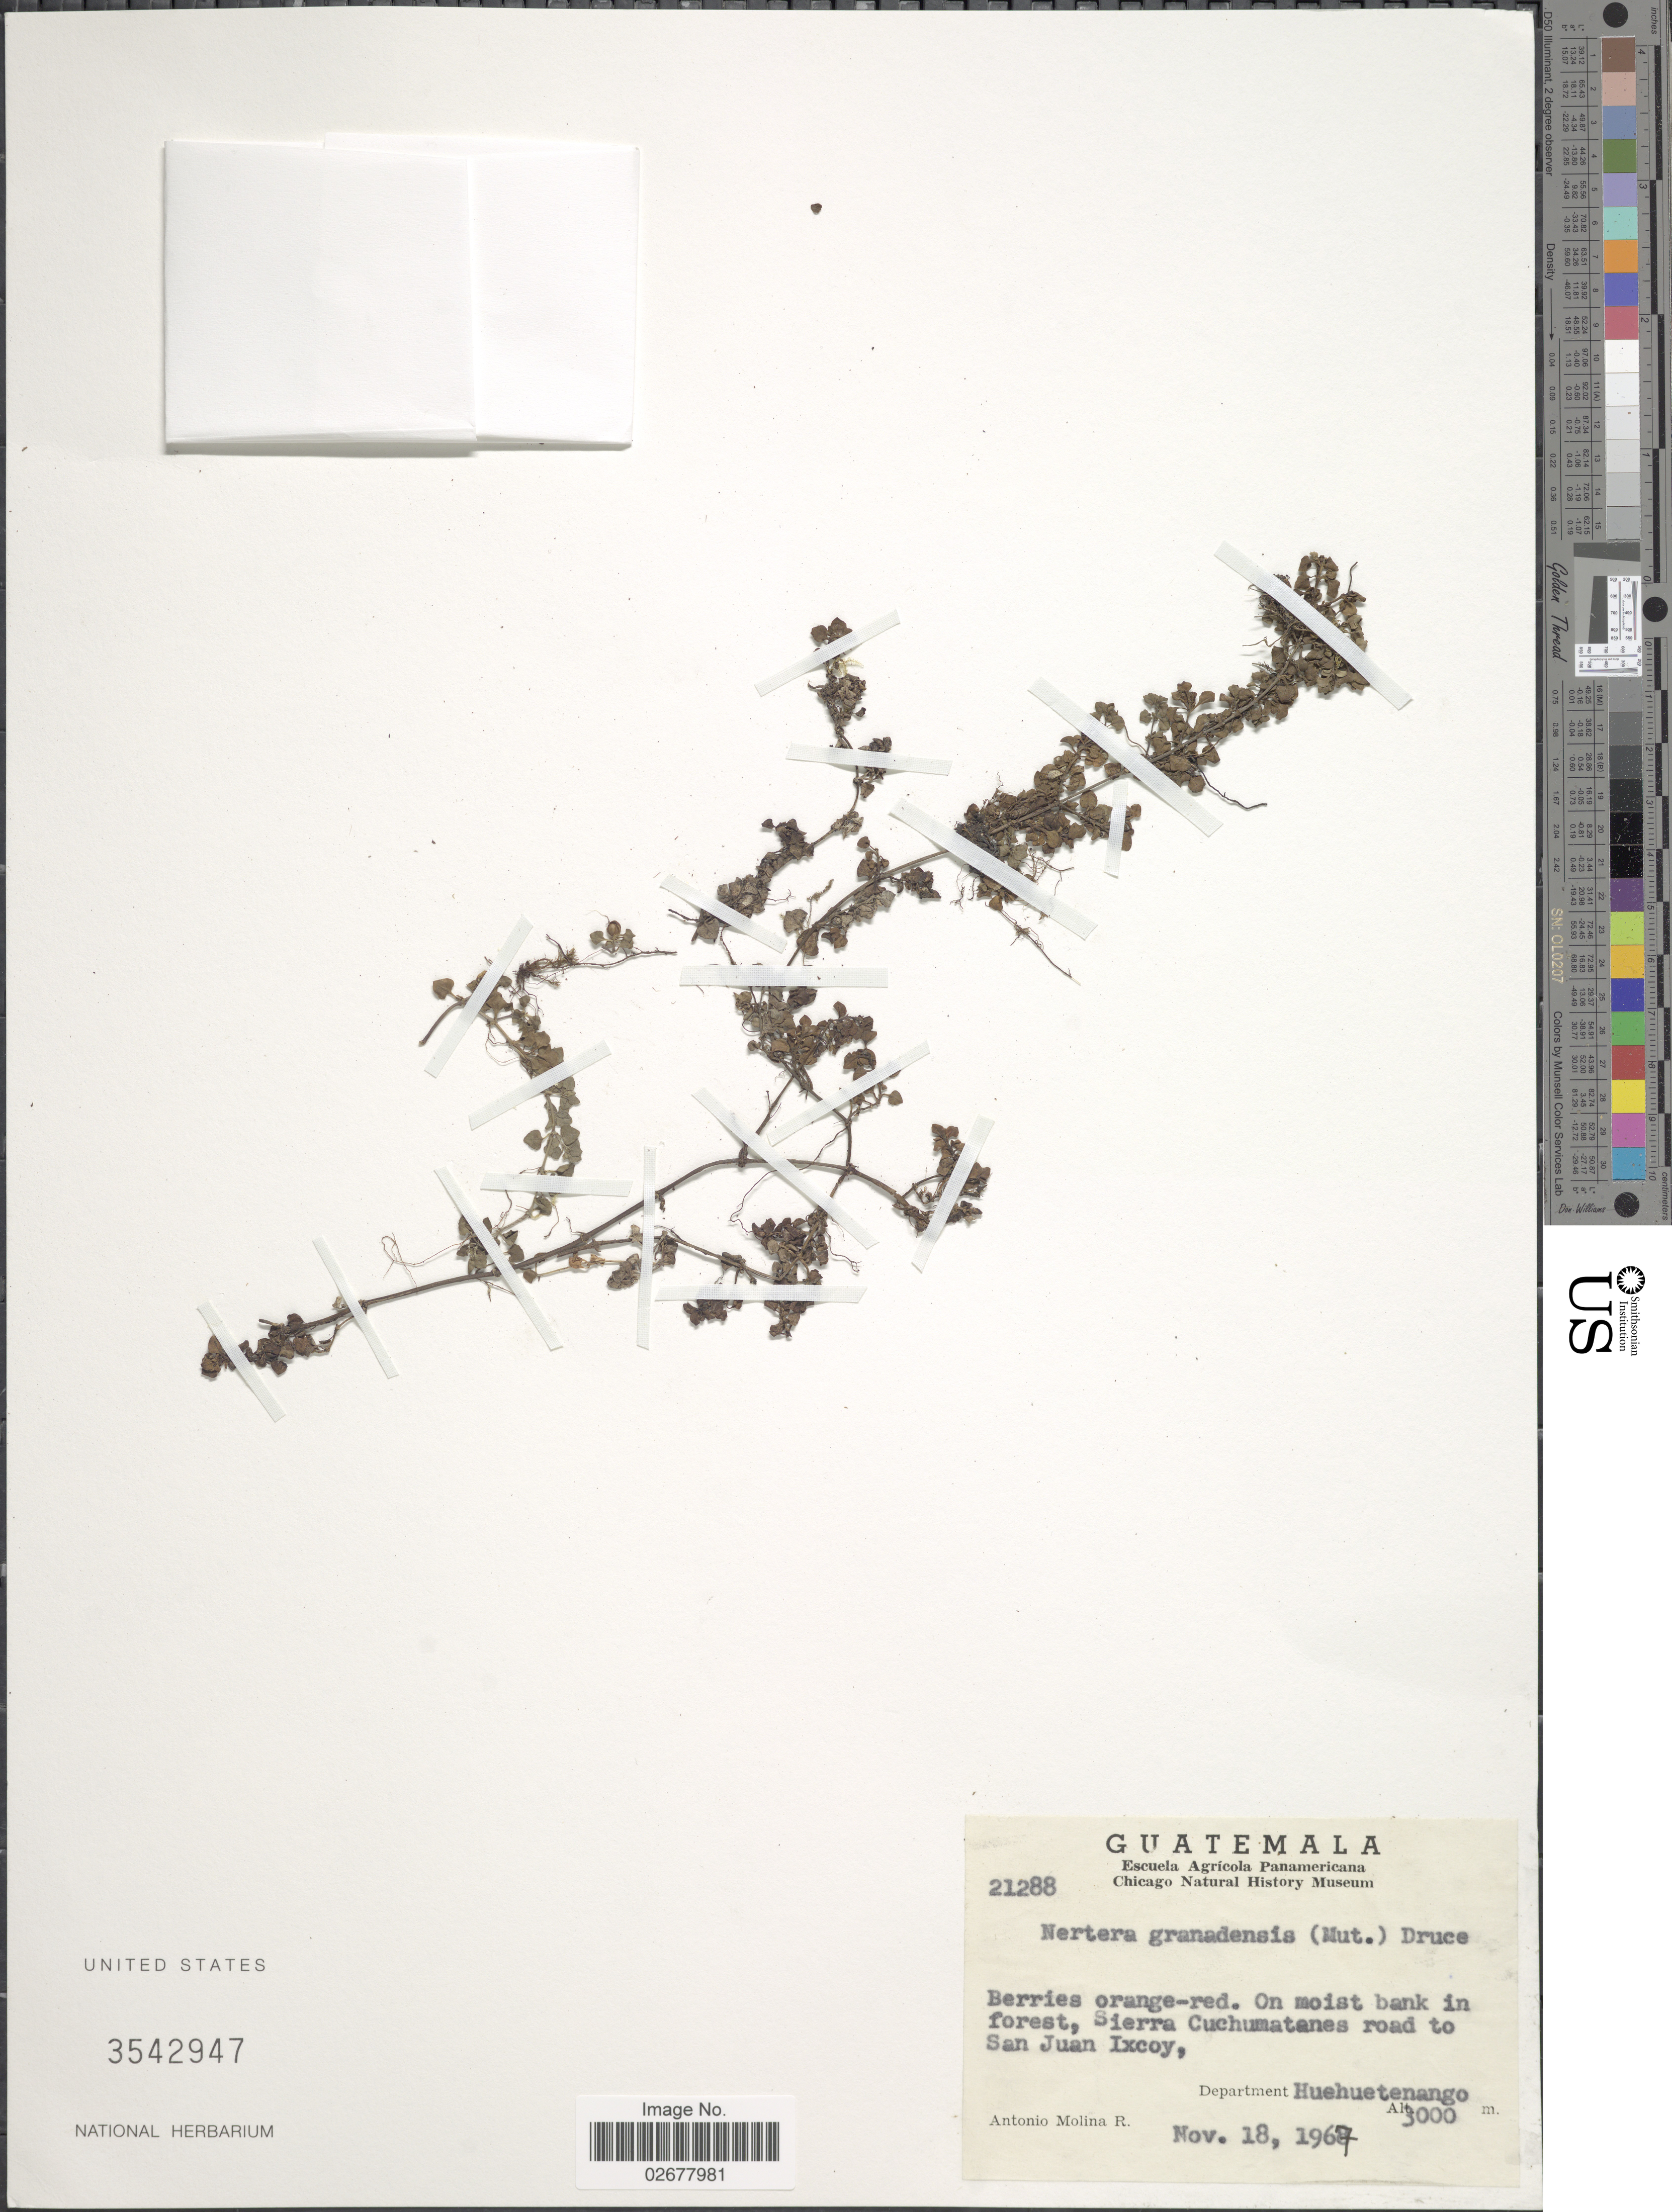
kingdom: Plantae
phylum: Tracheophyta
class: Magnoliopsida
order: Gentianales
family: Rubiaceae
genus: Nertera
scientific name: Nertera depressa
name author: Banks & Sol. ex Gaertn.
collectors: A. Molina R.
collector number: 21288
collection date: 1967-11-18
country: Guatemala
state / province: Huehuetenango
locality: On moist bank in forest, Sierra Cuchumatanes road to San Juan Ixcoy, Department Huehuetenango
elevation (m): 3000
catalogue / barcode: US 3542947